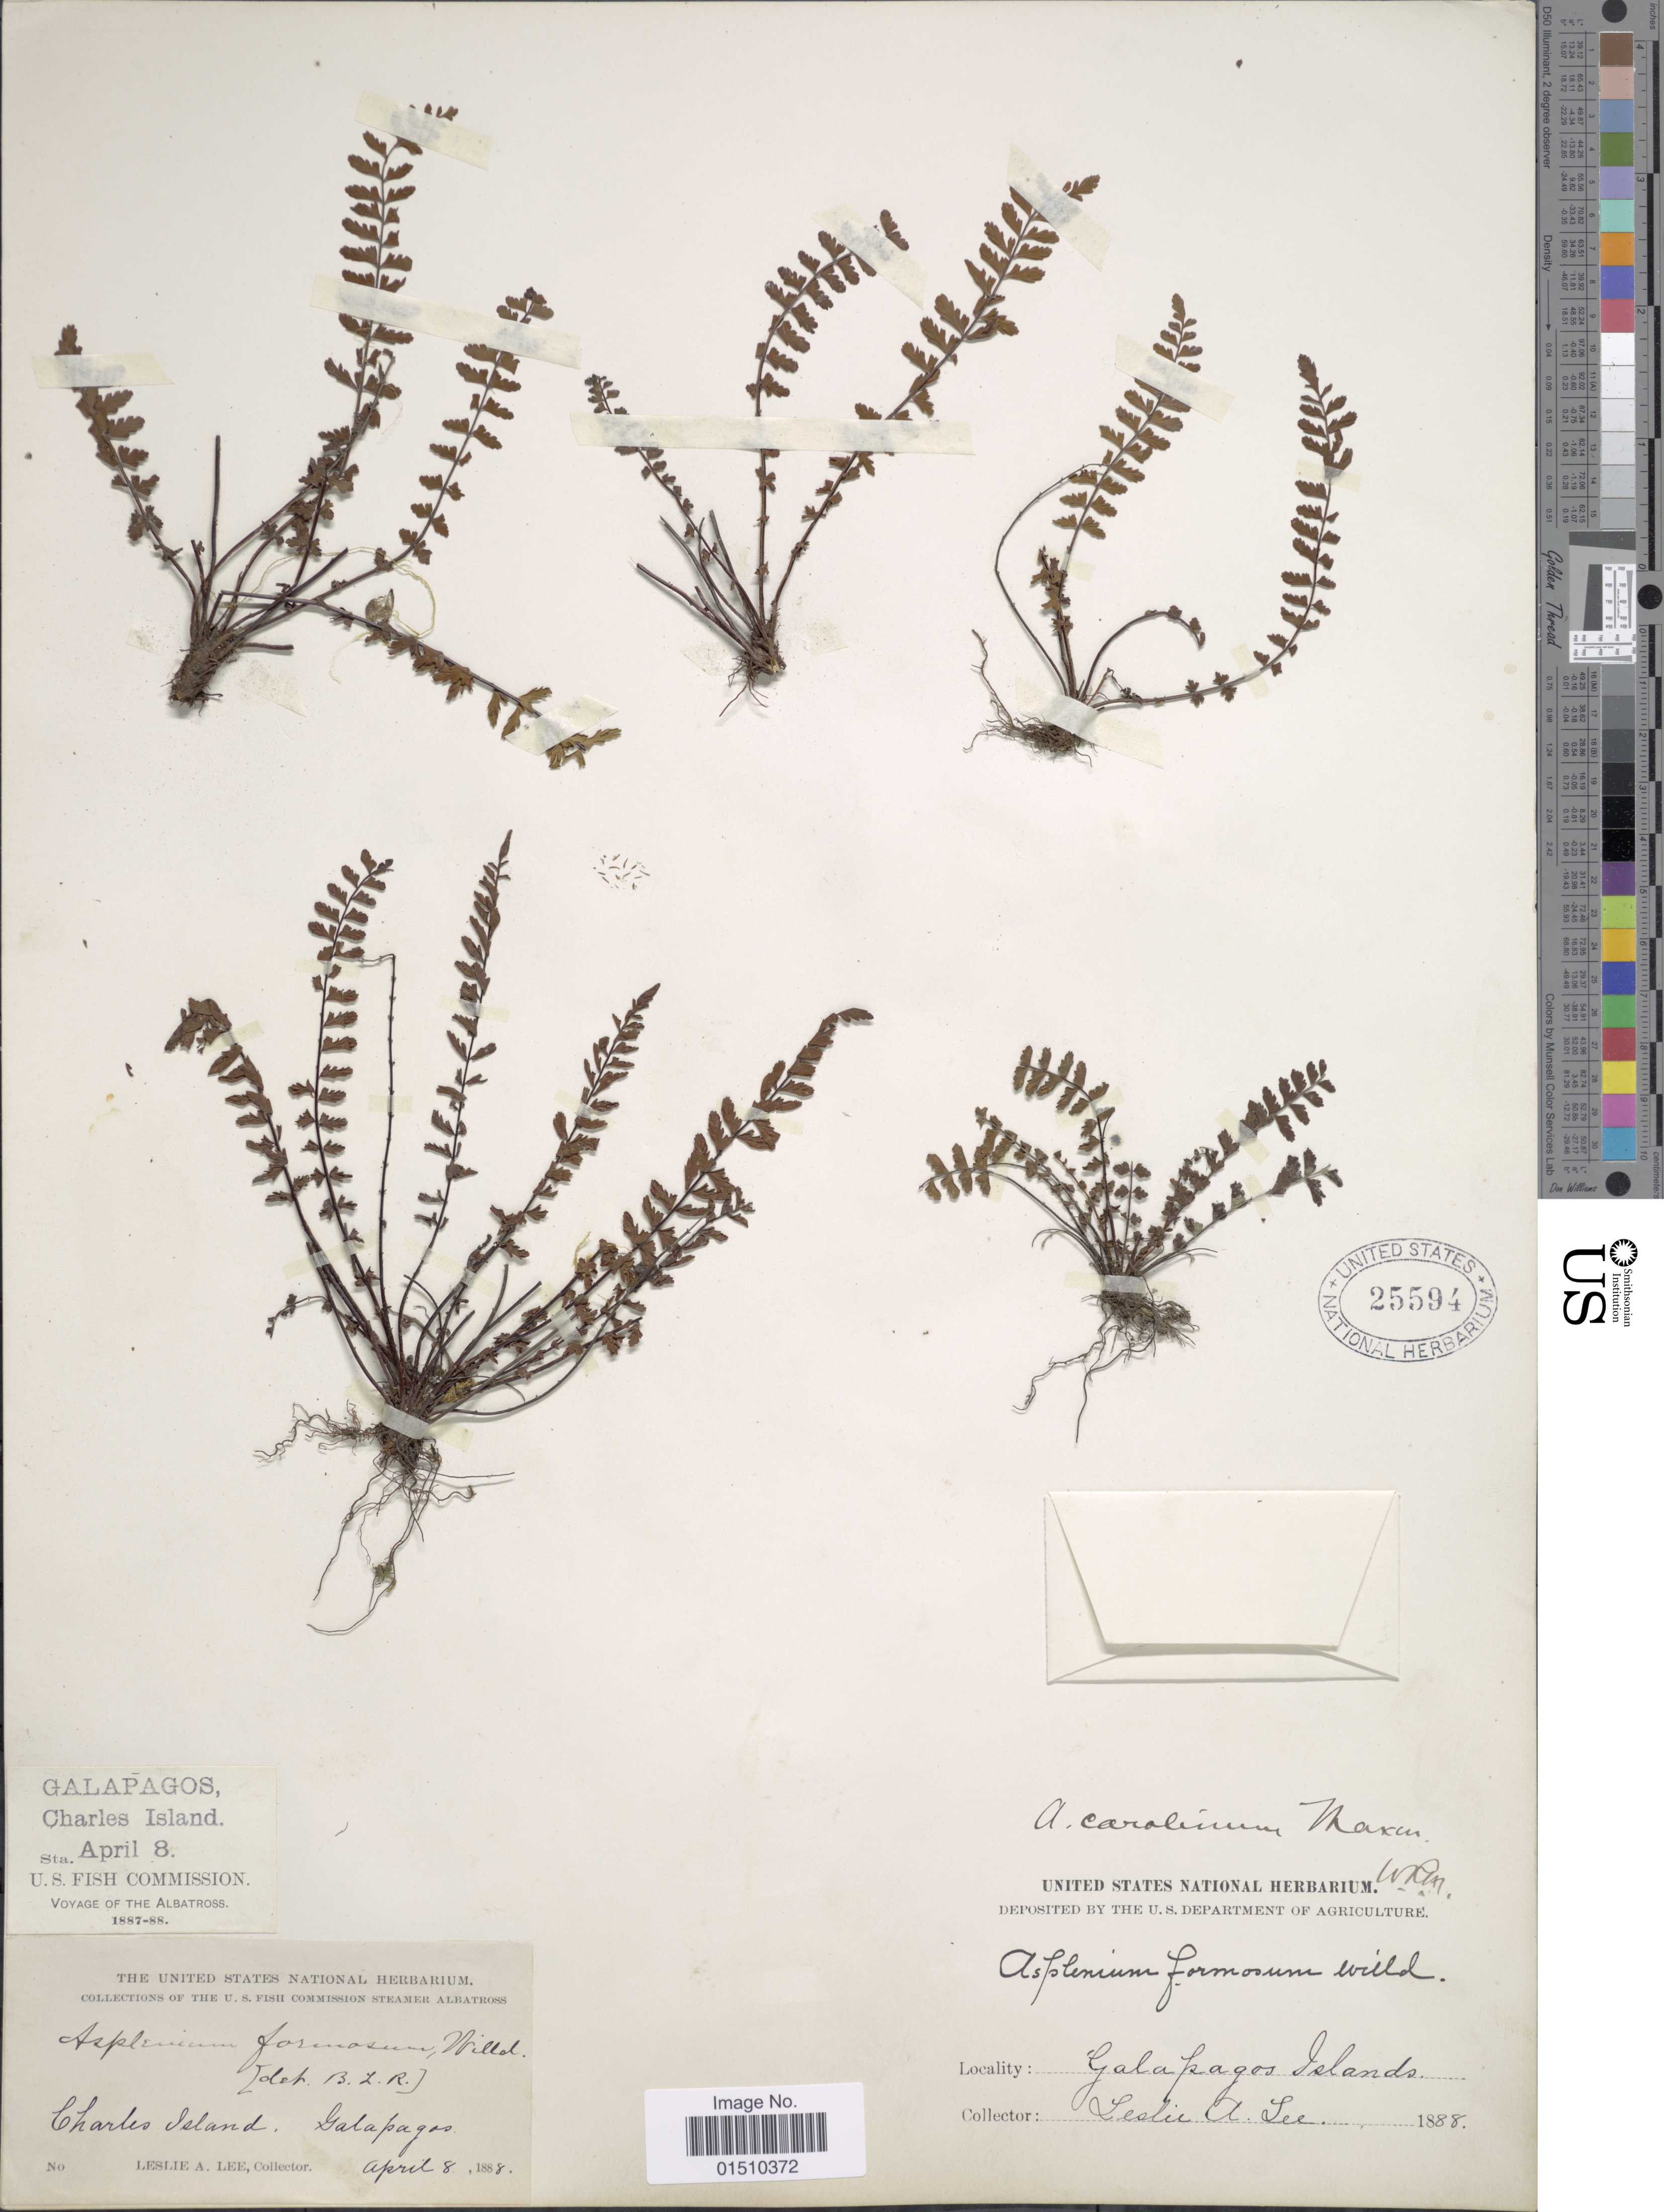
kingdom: Plantae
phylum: Tracheophyta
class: Polypodiopsida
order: Polypodiales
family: Aspleniaceae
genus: Asplenium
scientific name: Asplenium carolinum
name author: Maxon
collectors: L. Lee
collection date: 1888-04-08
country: Ecuador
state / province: Colón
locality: Galapagos Islands, Charles Island. Galapagos.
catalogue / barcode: US 25594